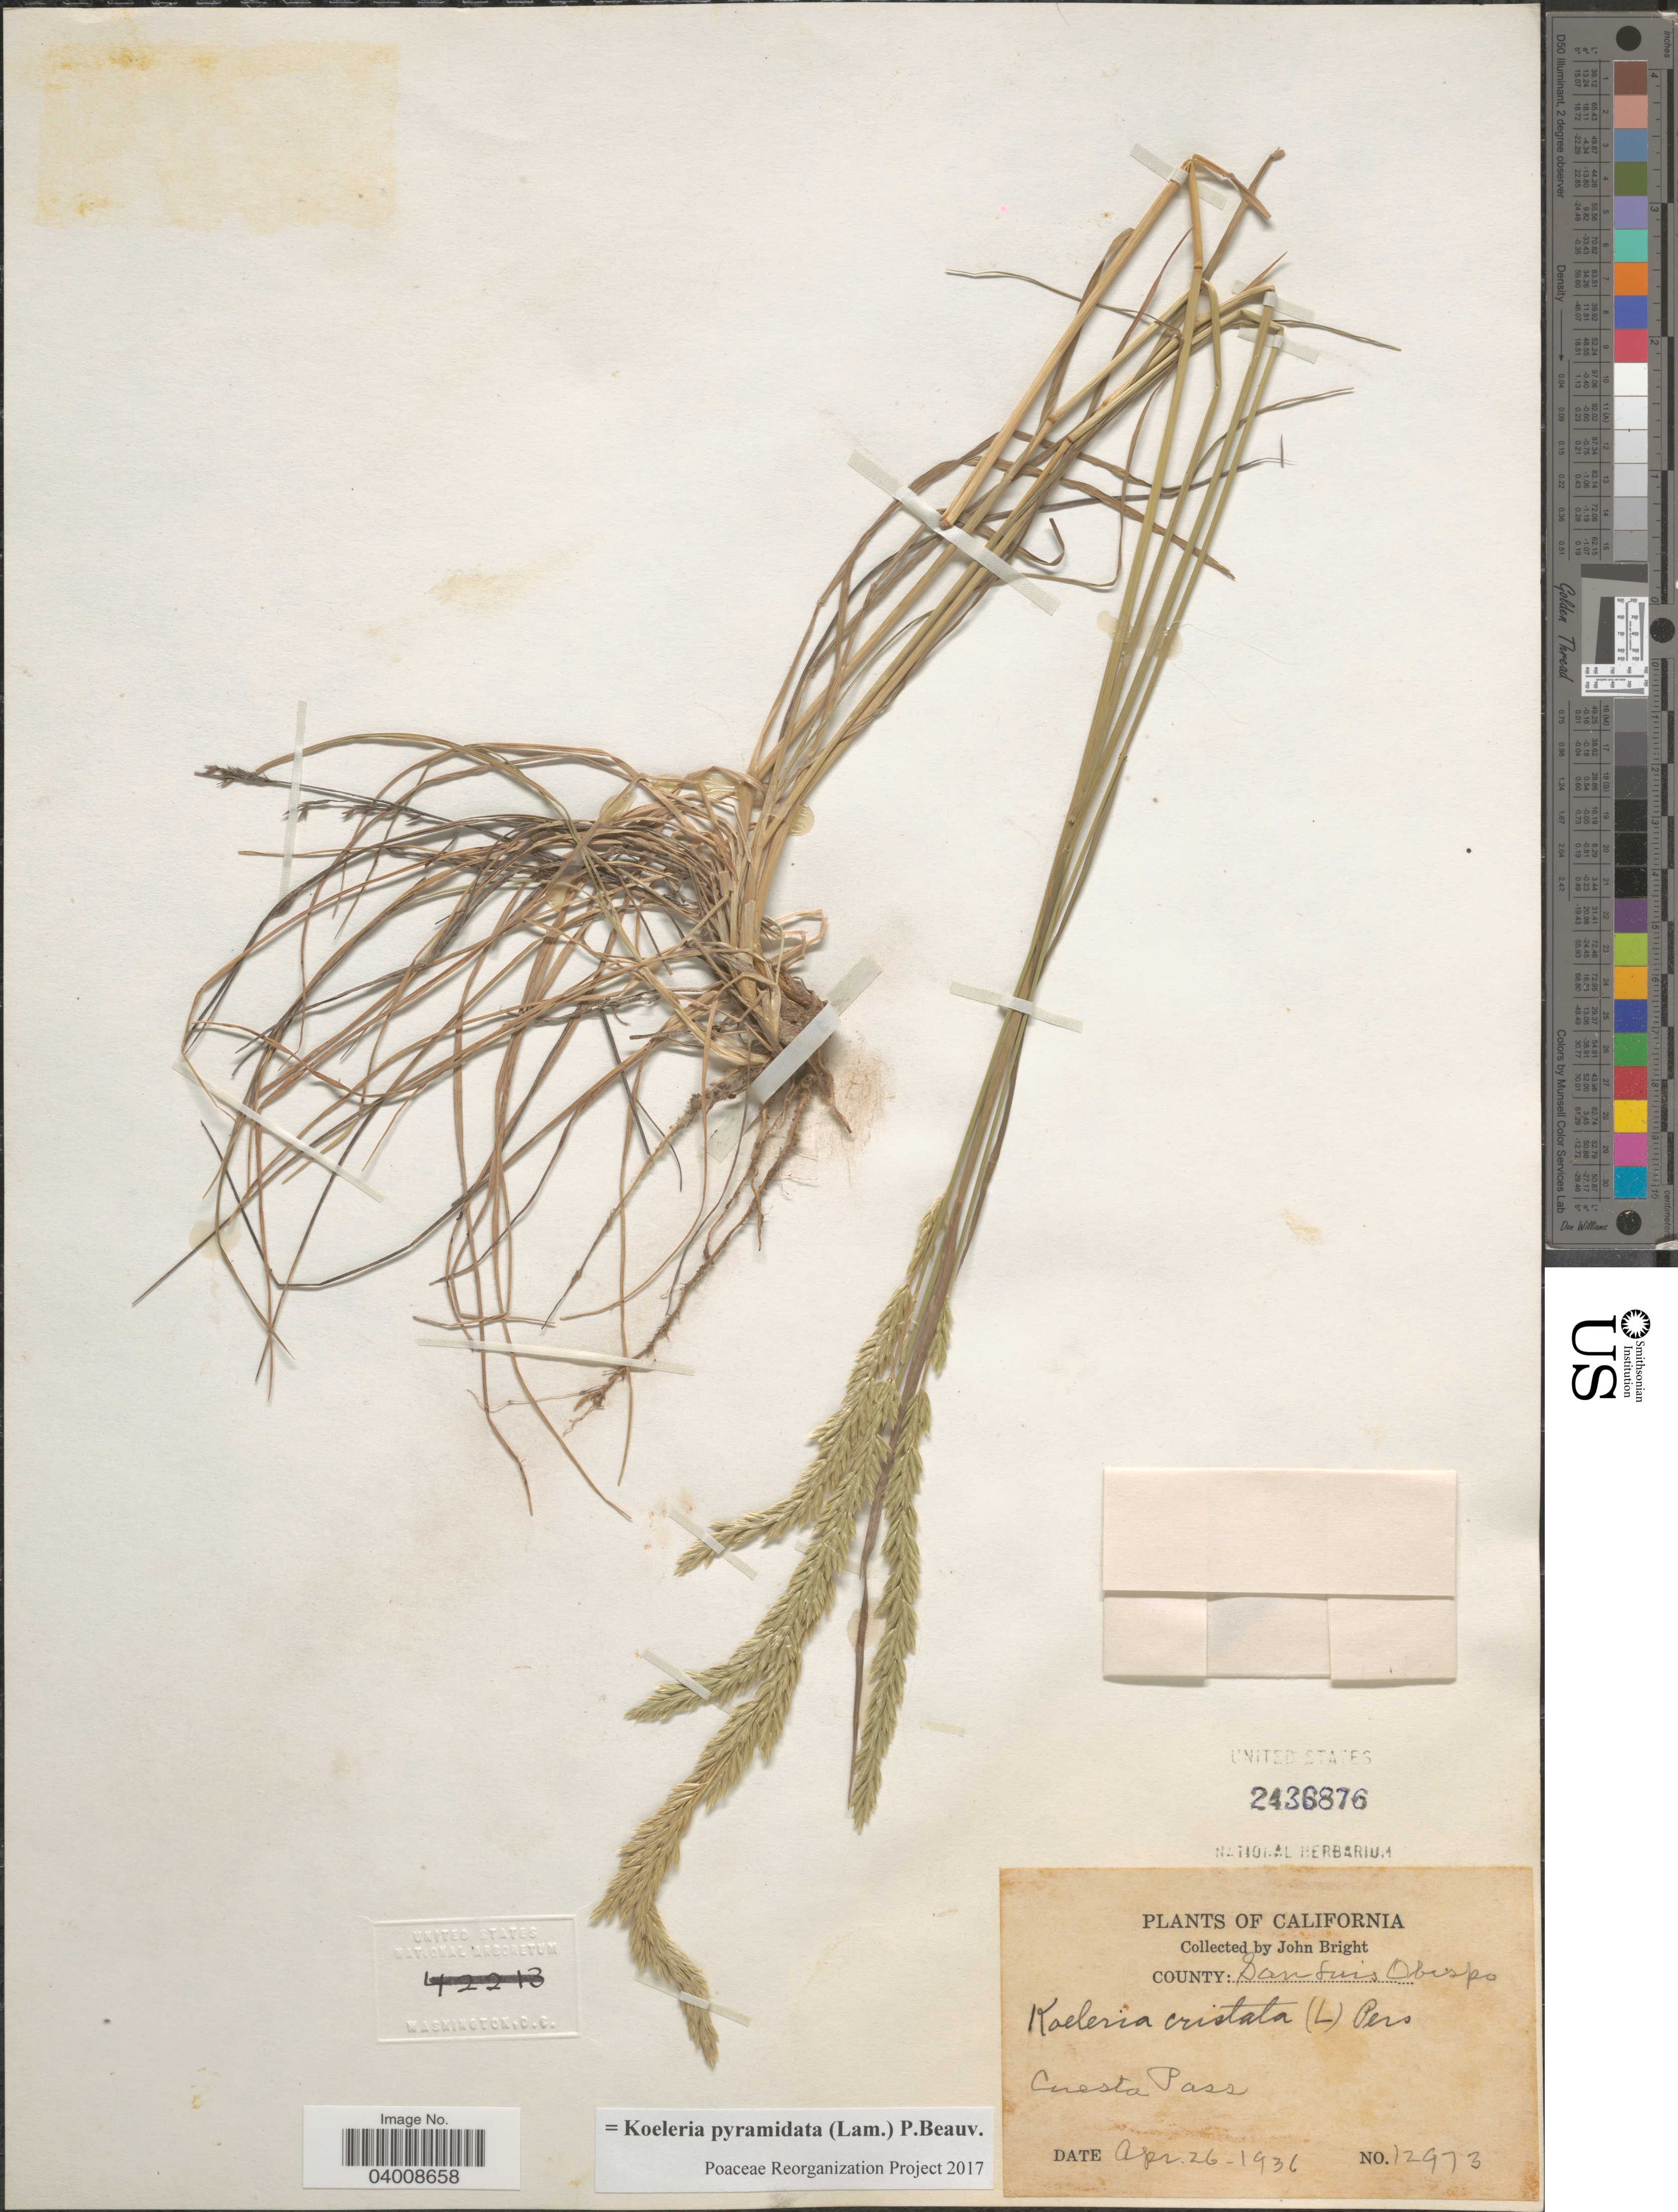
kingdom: Plantae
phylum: Tracheophyta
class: Liliopsida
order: Poales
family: Poaceae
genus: Koeleria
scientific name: Koeleria pyramidata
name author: (Lam.) P. Beauv.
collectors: J. Bright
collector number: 12973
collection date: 1936-04-26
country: United States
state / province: California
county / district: San Luis Obispo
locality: County: San Luis Obispo. Cuesta Pass.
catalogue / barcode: US 2436876